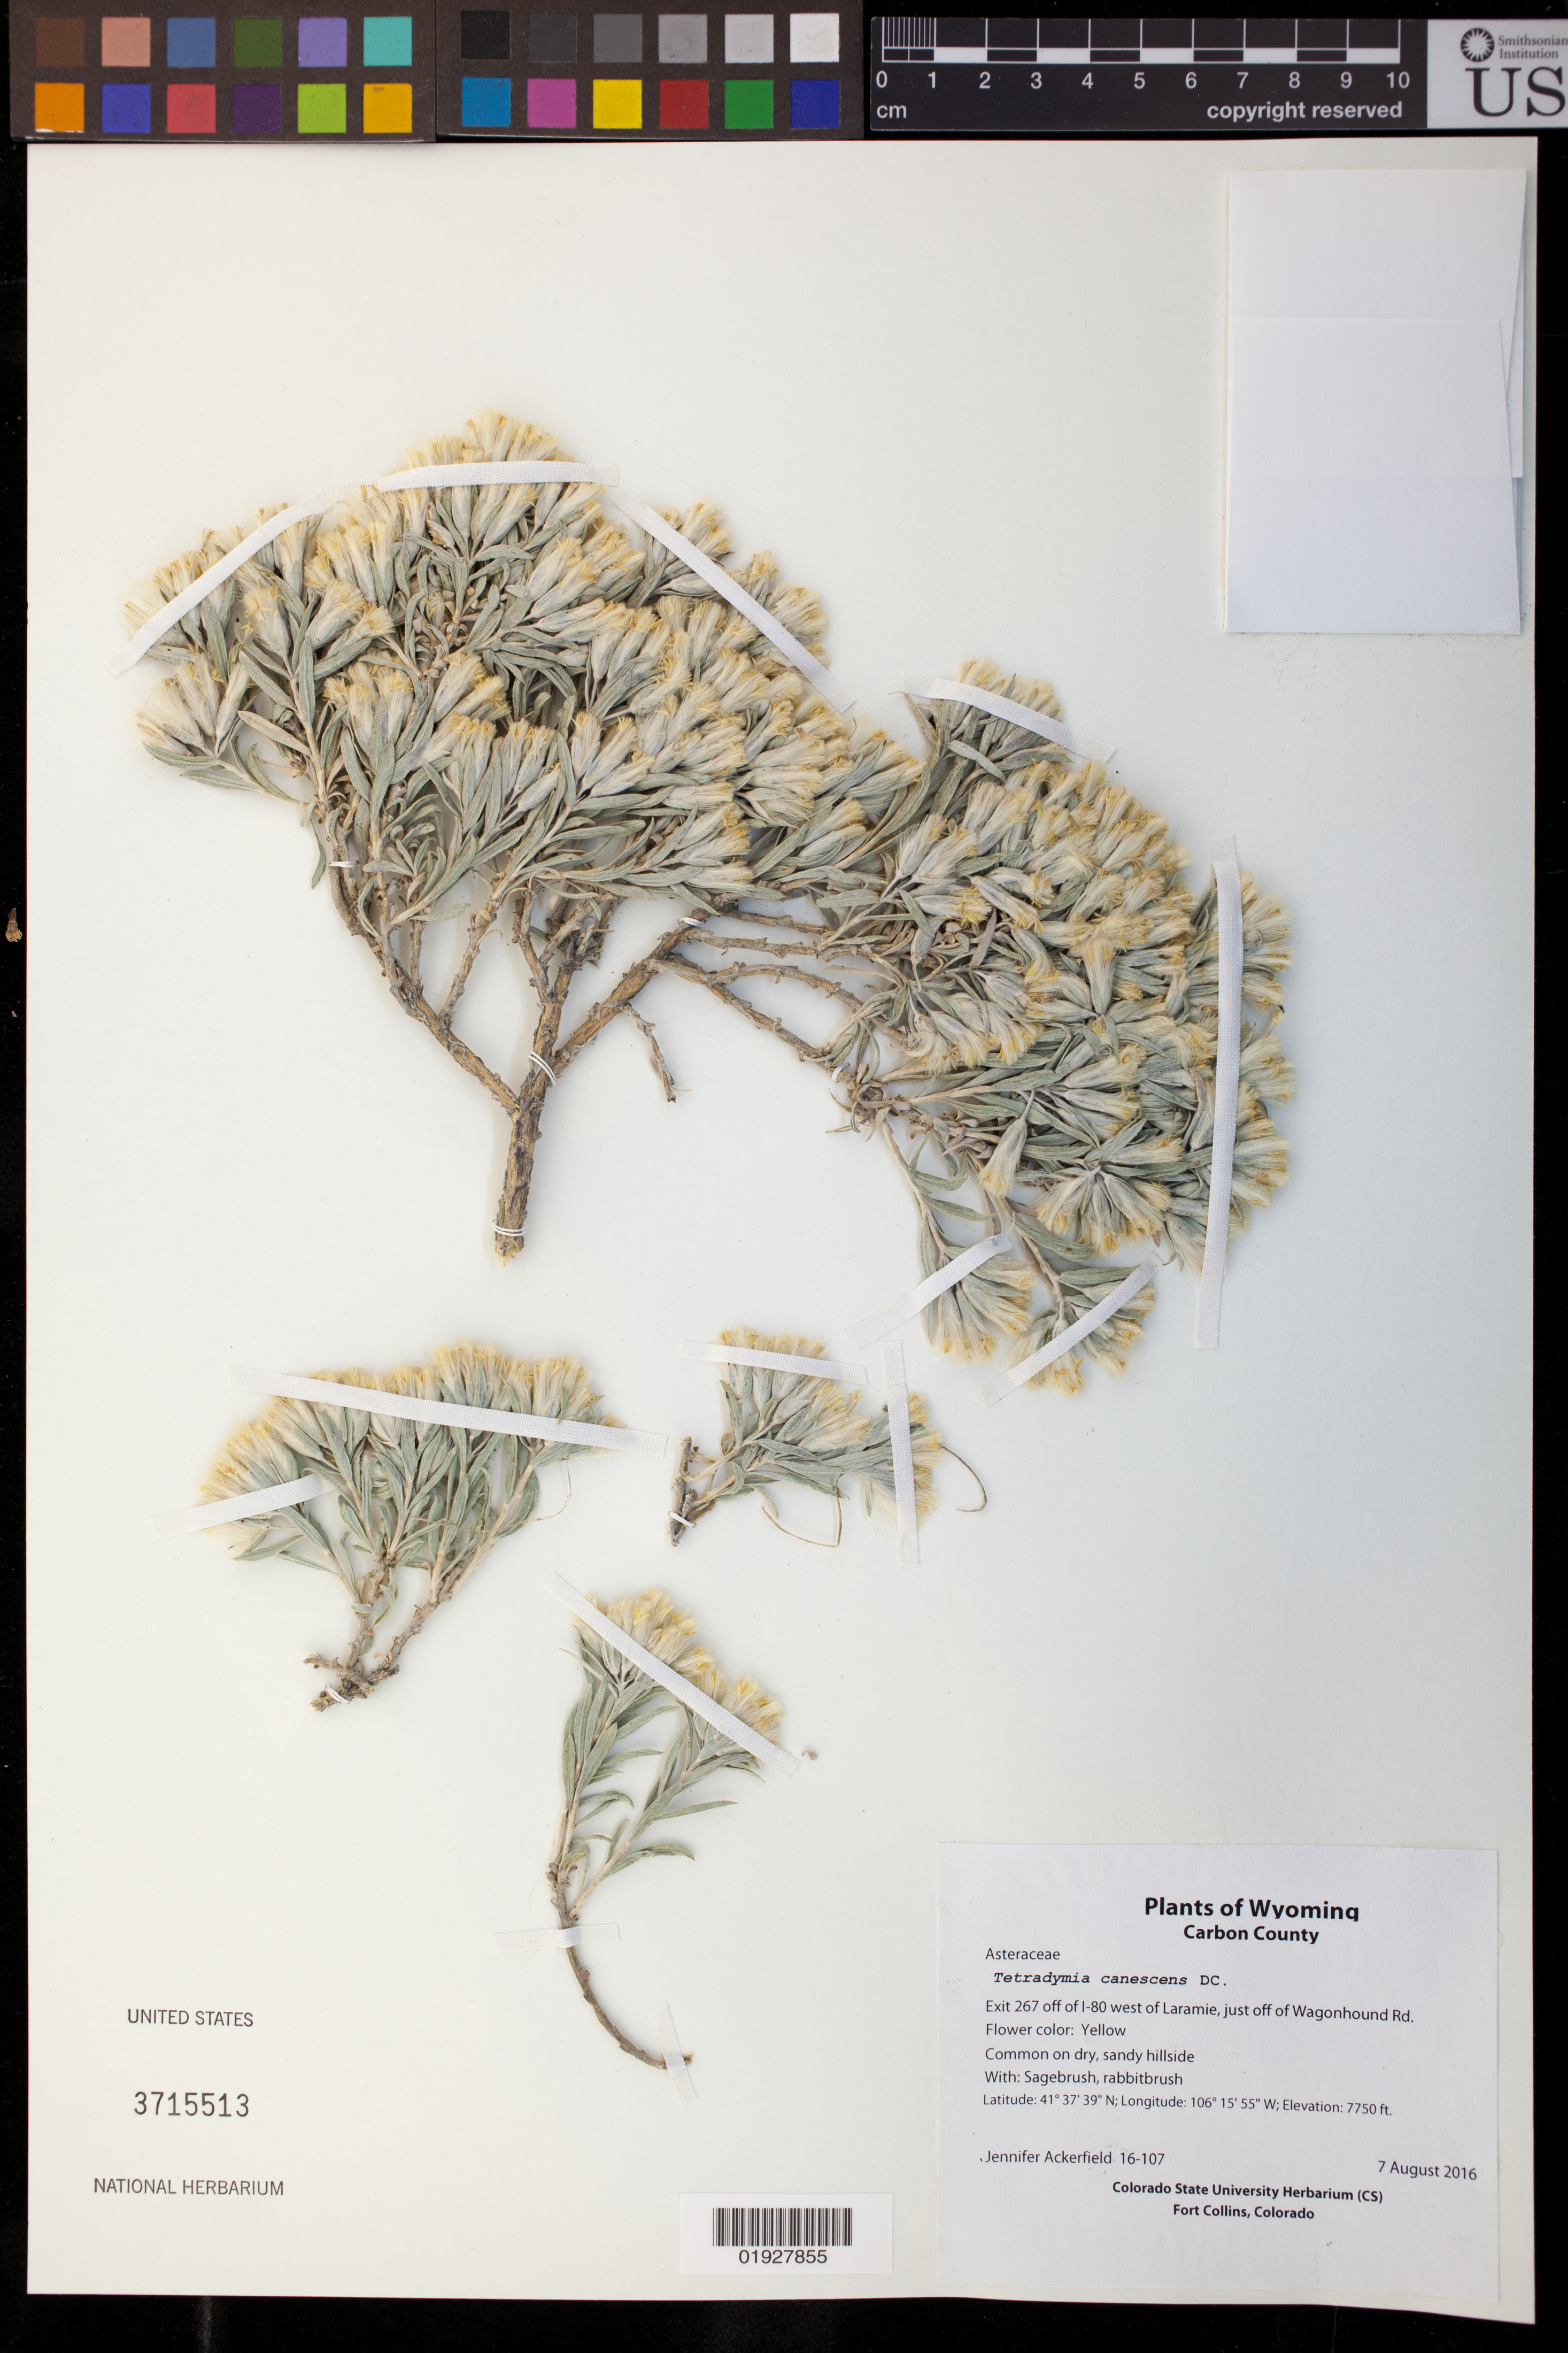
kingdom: Plantae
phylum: Tracheophyta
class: Magnoliopsida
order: Asterales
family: Asteraceae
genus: Tetradymia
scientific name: Tetradymia canescens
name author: DC.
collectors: J. Ackerfield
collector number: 16-107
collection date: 2016-08-07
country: United States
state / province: Colorado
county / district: Carbon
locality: Exit 267 off of I-80 W of Laramie, just off of Wagonhound Rd.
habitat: Common on dry, sandy hillside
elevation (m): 2362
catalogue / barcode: US 3715513